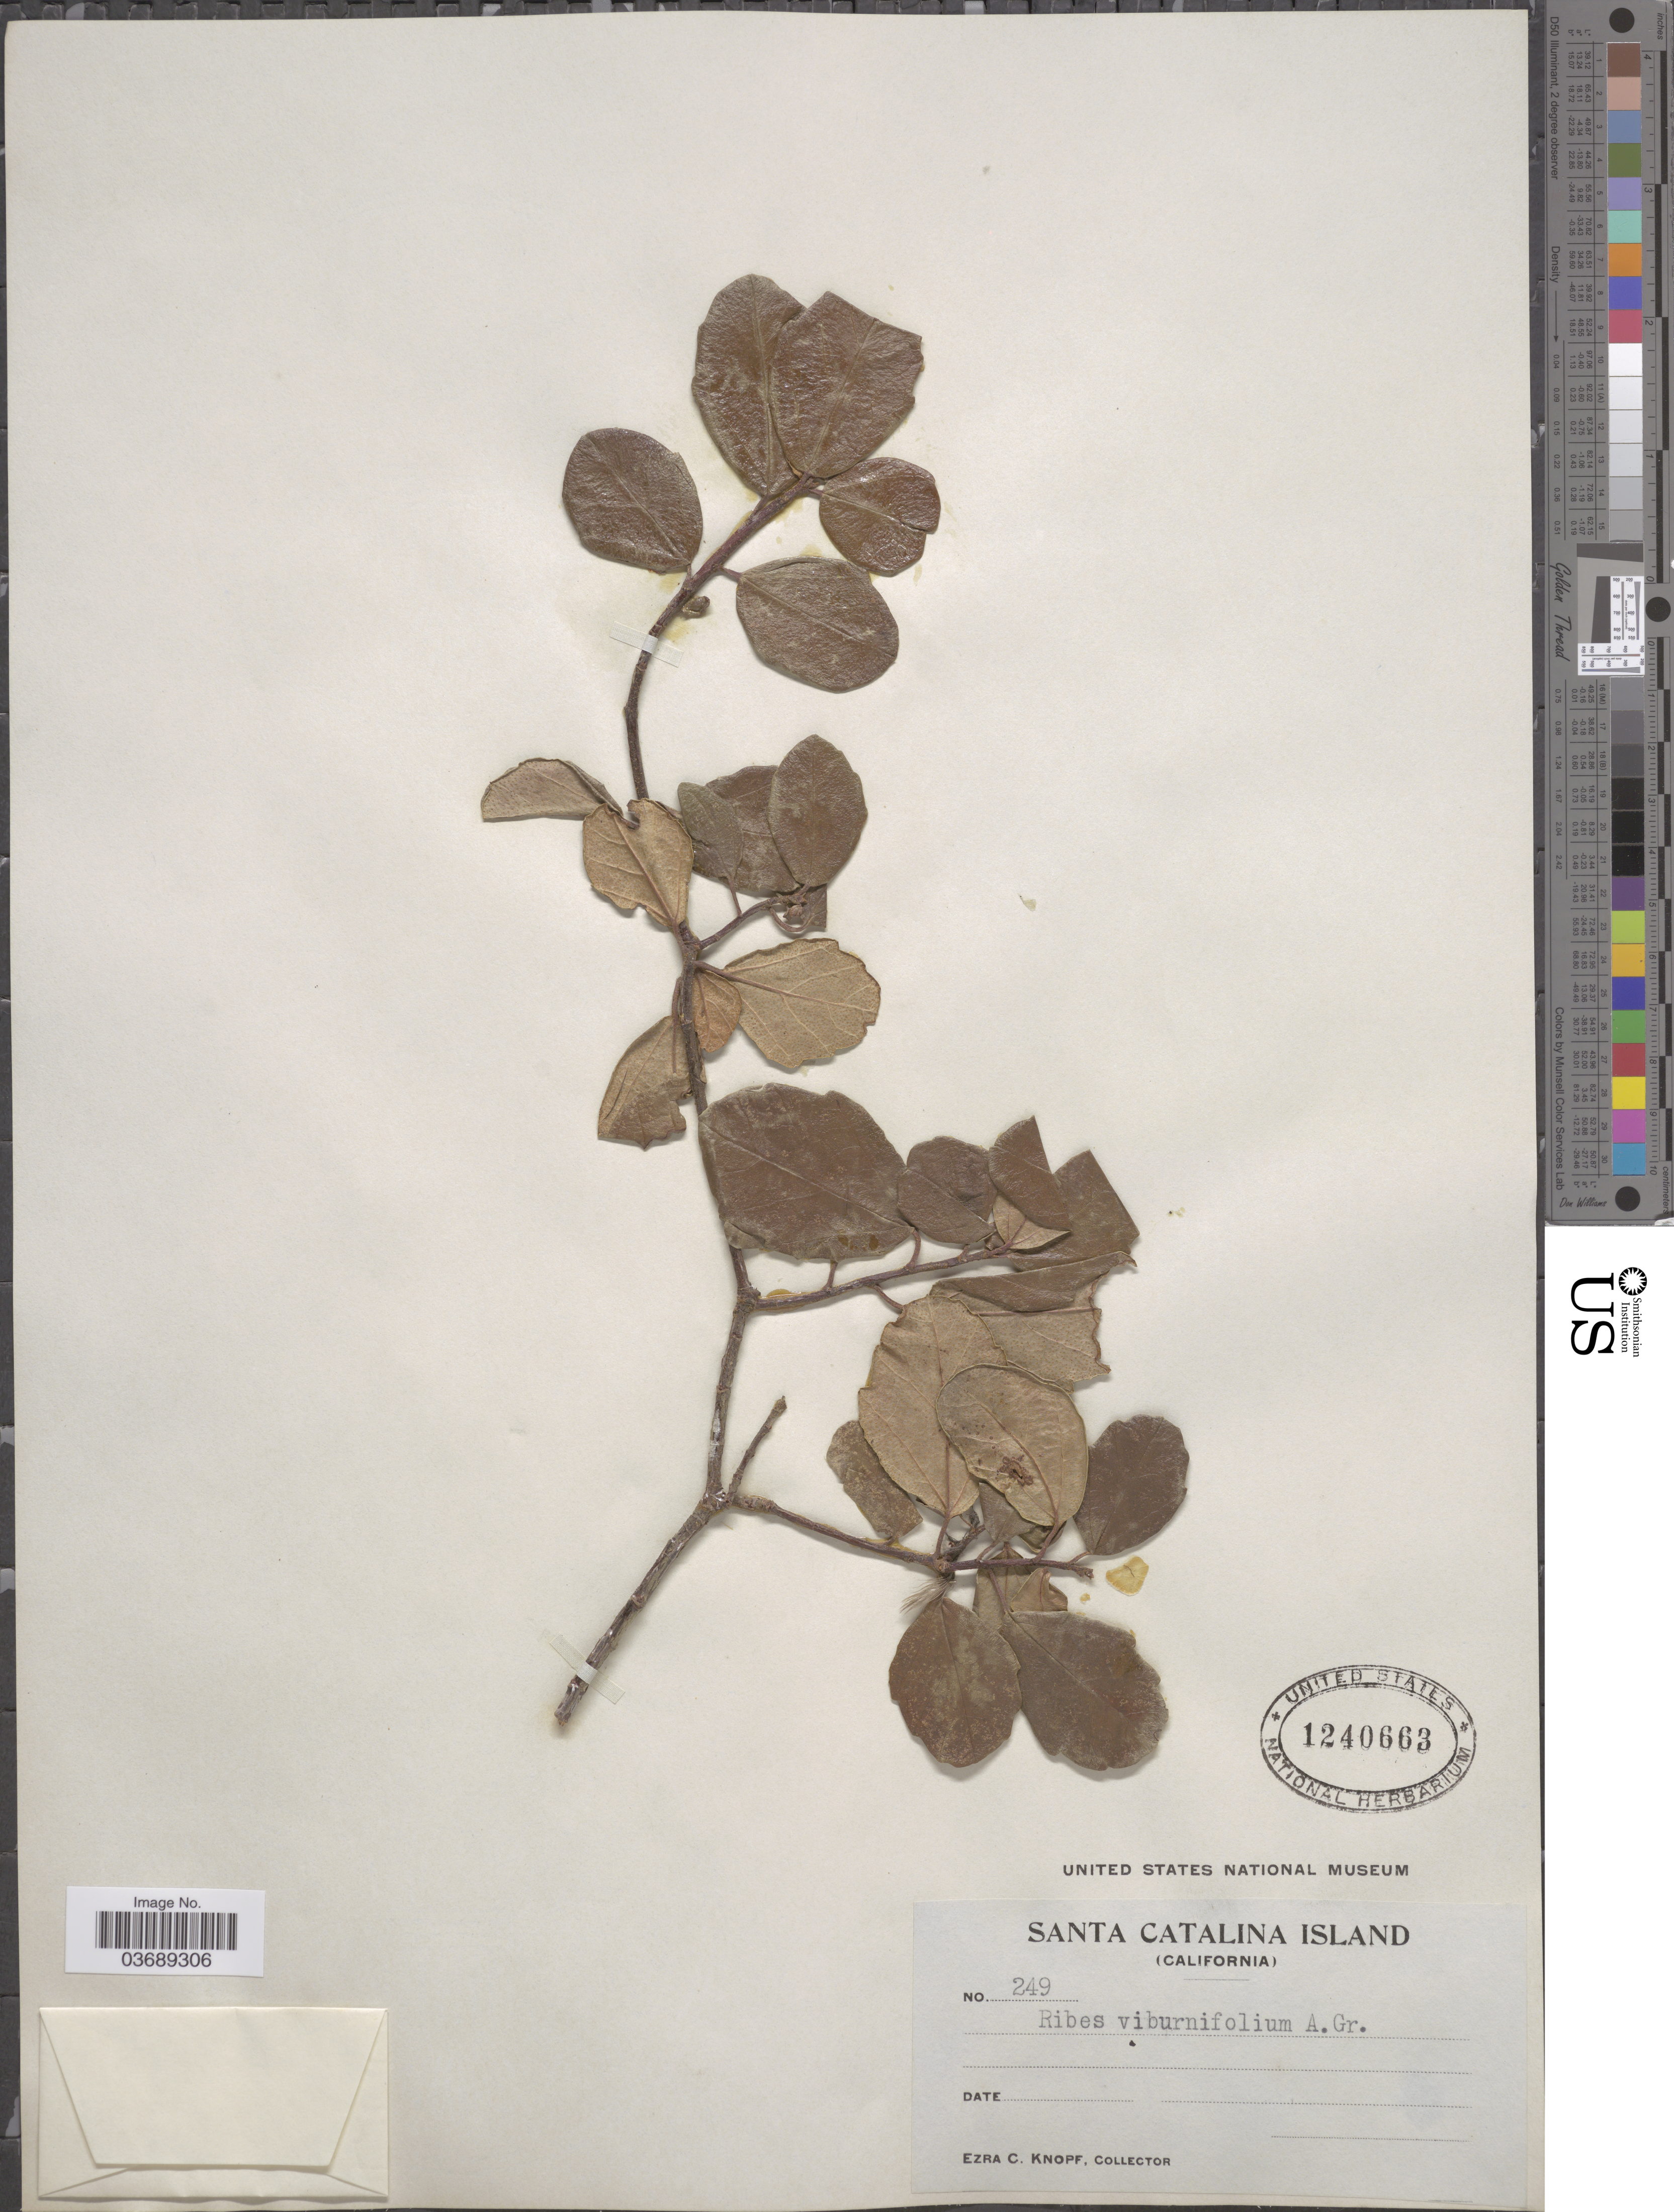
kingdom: Plantae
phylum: Tracheophyta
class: Magnoliopsida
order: Saxifragales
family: Grossulariaceae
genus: Ribes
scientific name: Ribes viburnifolium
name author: A. Gray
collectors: E. Knopf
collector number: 249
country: United States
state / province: California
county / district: Los Angeles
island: Santa Catalina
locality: Santa Catalina Island.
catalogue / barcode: US 1240663